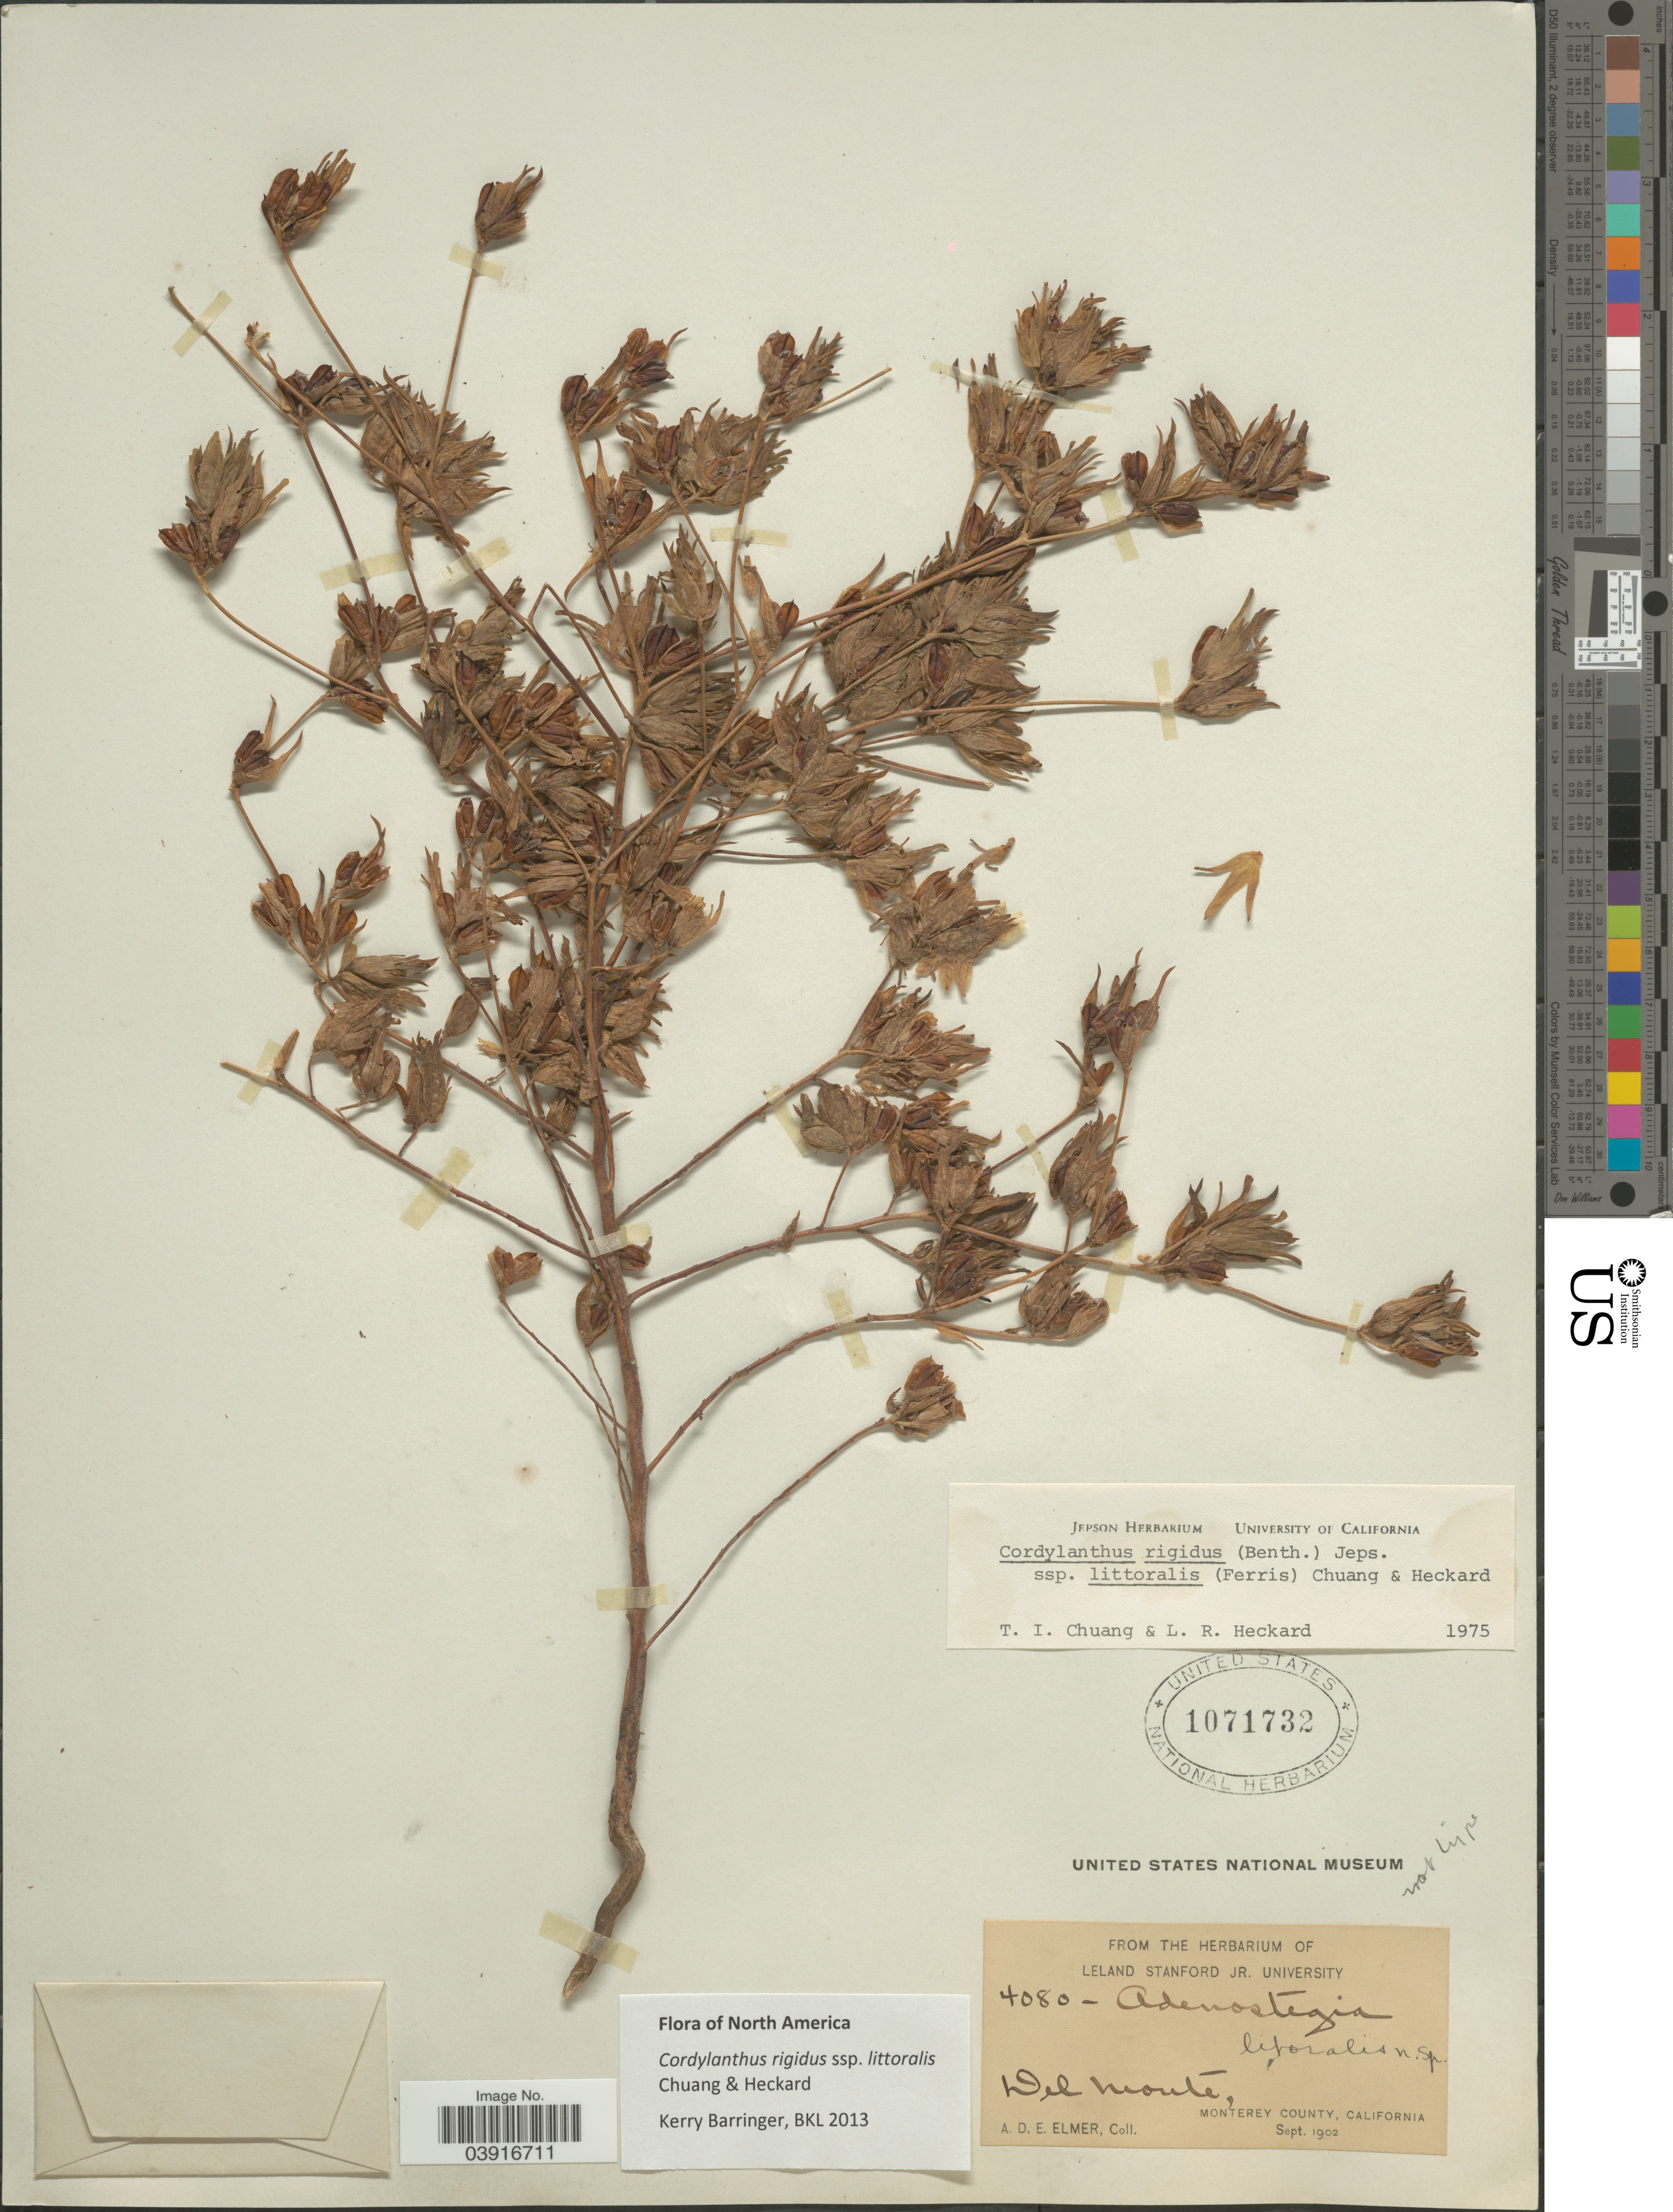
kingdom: Plantae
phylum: Tracheophyta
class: Magnoliopsida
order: Lamiales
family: Orobanchaceae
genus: Cordylanthus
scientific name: Cordylanthus rigidus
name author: (Benth.) Jeps.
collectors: A. D. E. Elmer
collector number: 4080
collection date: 1902-09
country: United States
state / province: California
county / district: Monterey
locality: Del Monte, Monterey County.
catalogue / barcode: US 1071732